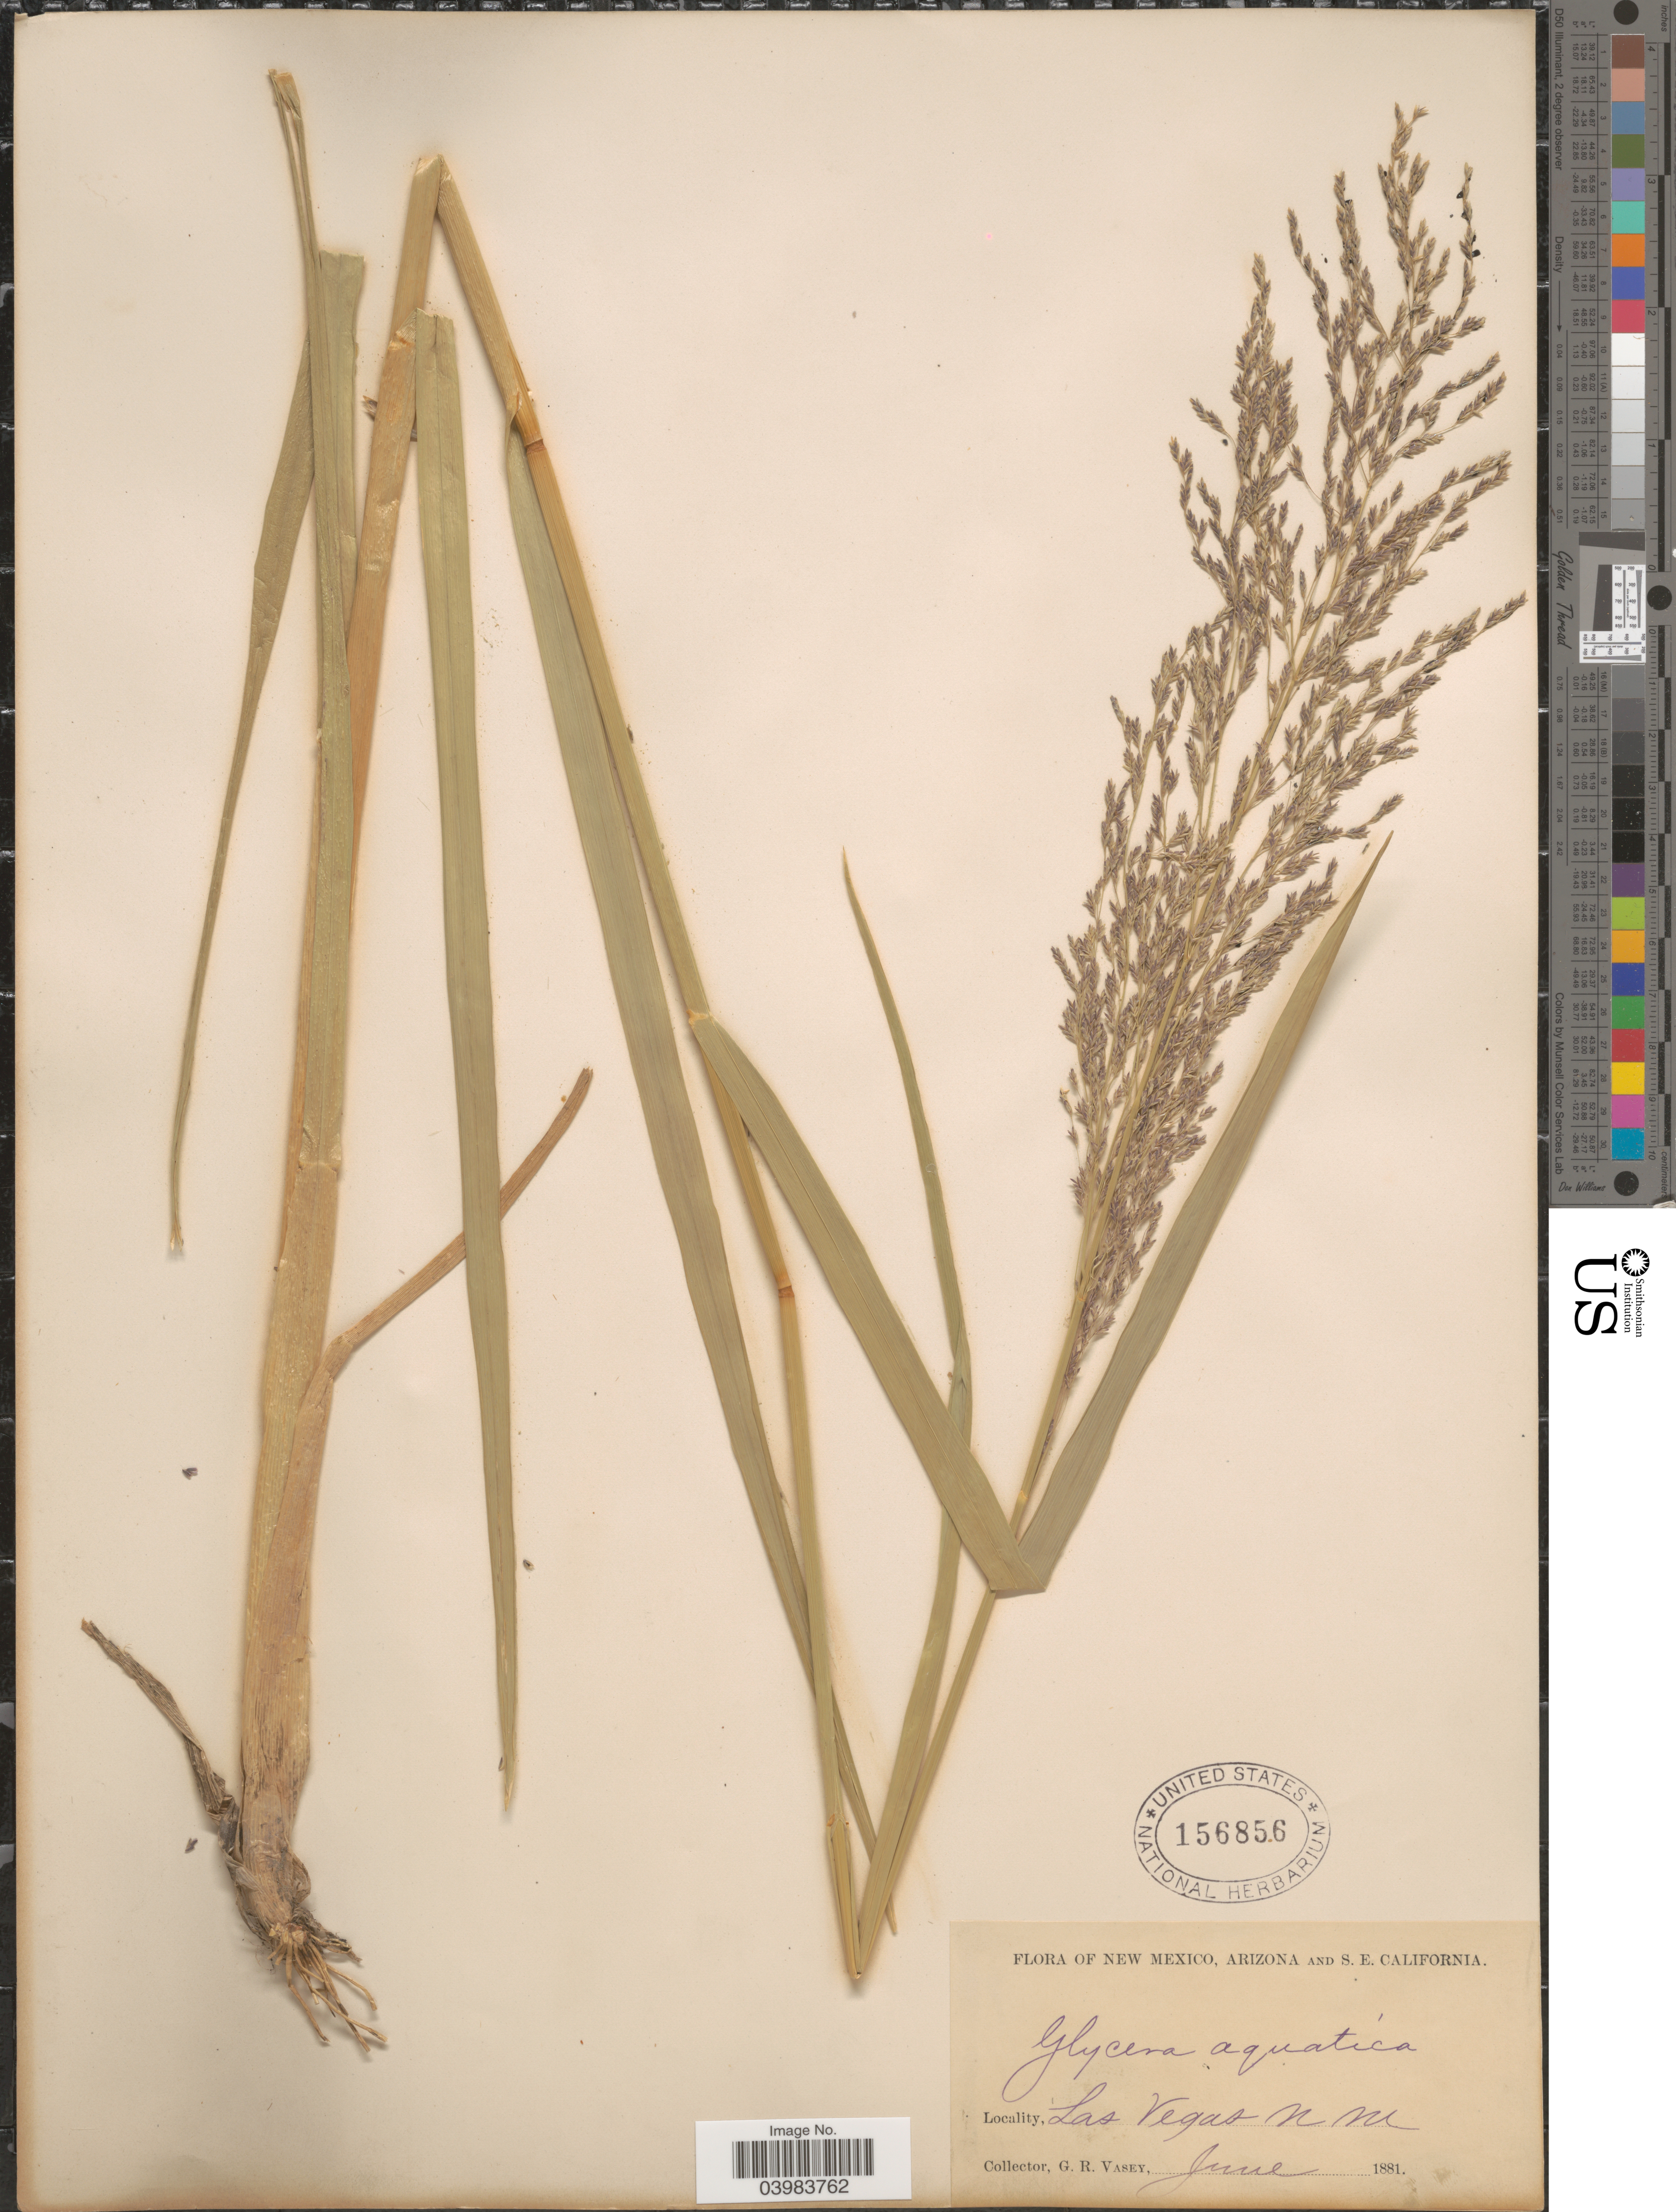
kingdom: Plantae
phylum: Tracheophyta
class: Liliopsida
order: Poales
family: Poaceae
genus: Glyceria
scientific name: Glyceria grandis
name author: S. Watson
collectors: G. R. Vasey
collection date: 1881-06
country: United States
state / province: New Mexico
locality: Las Vegas.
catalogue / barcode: US 156856